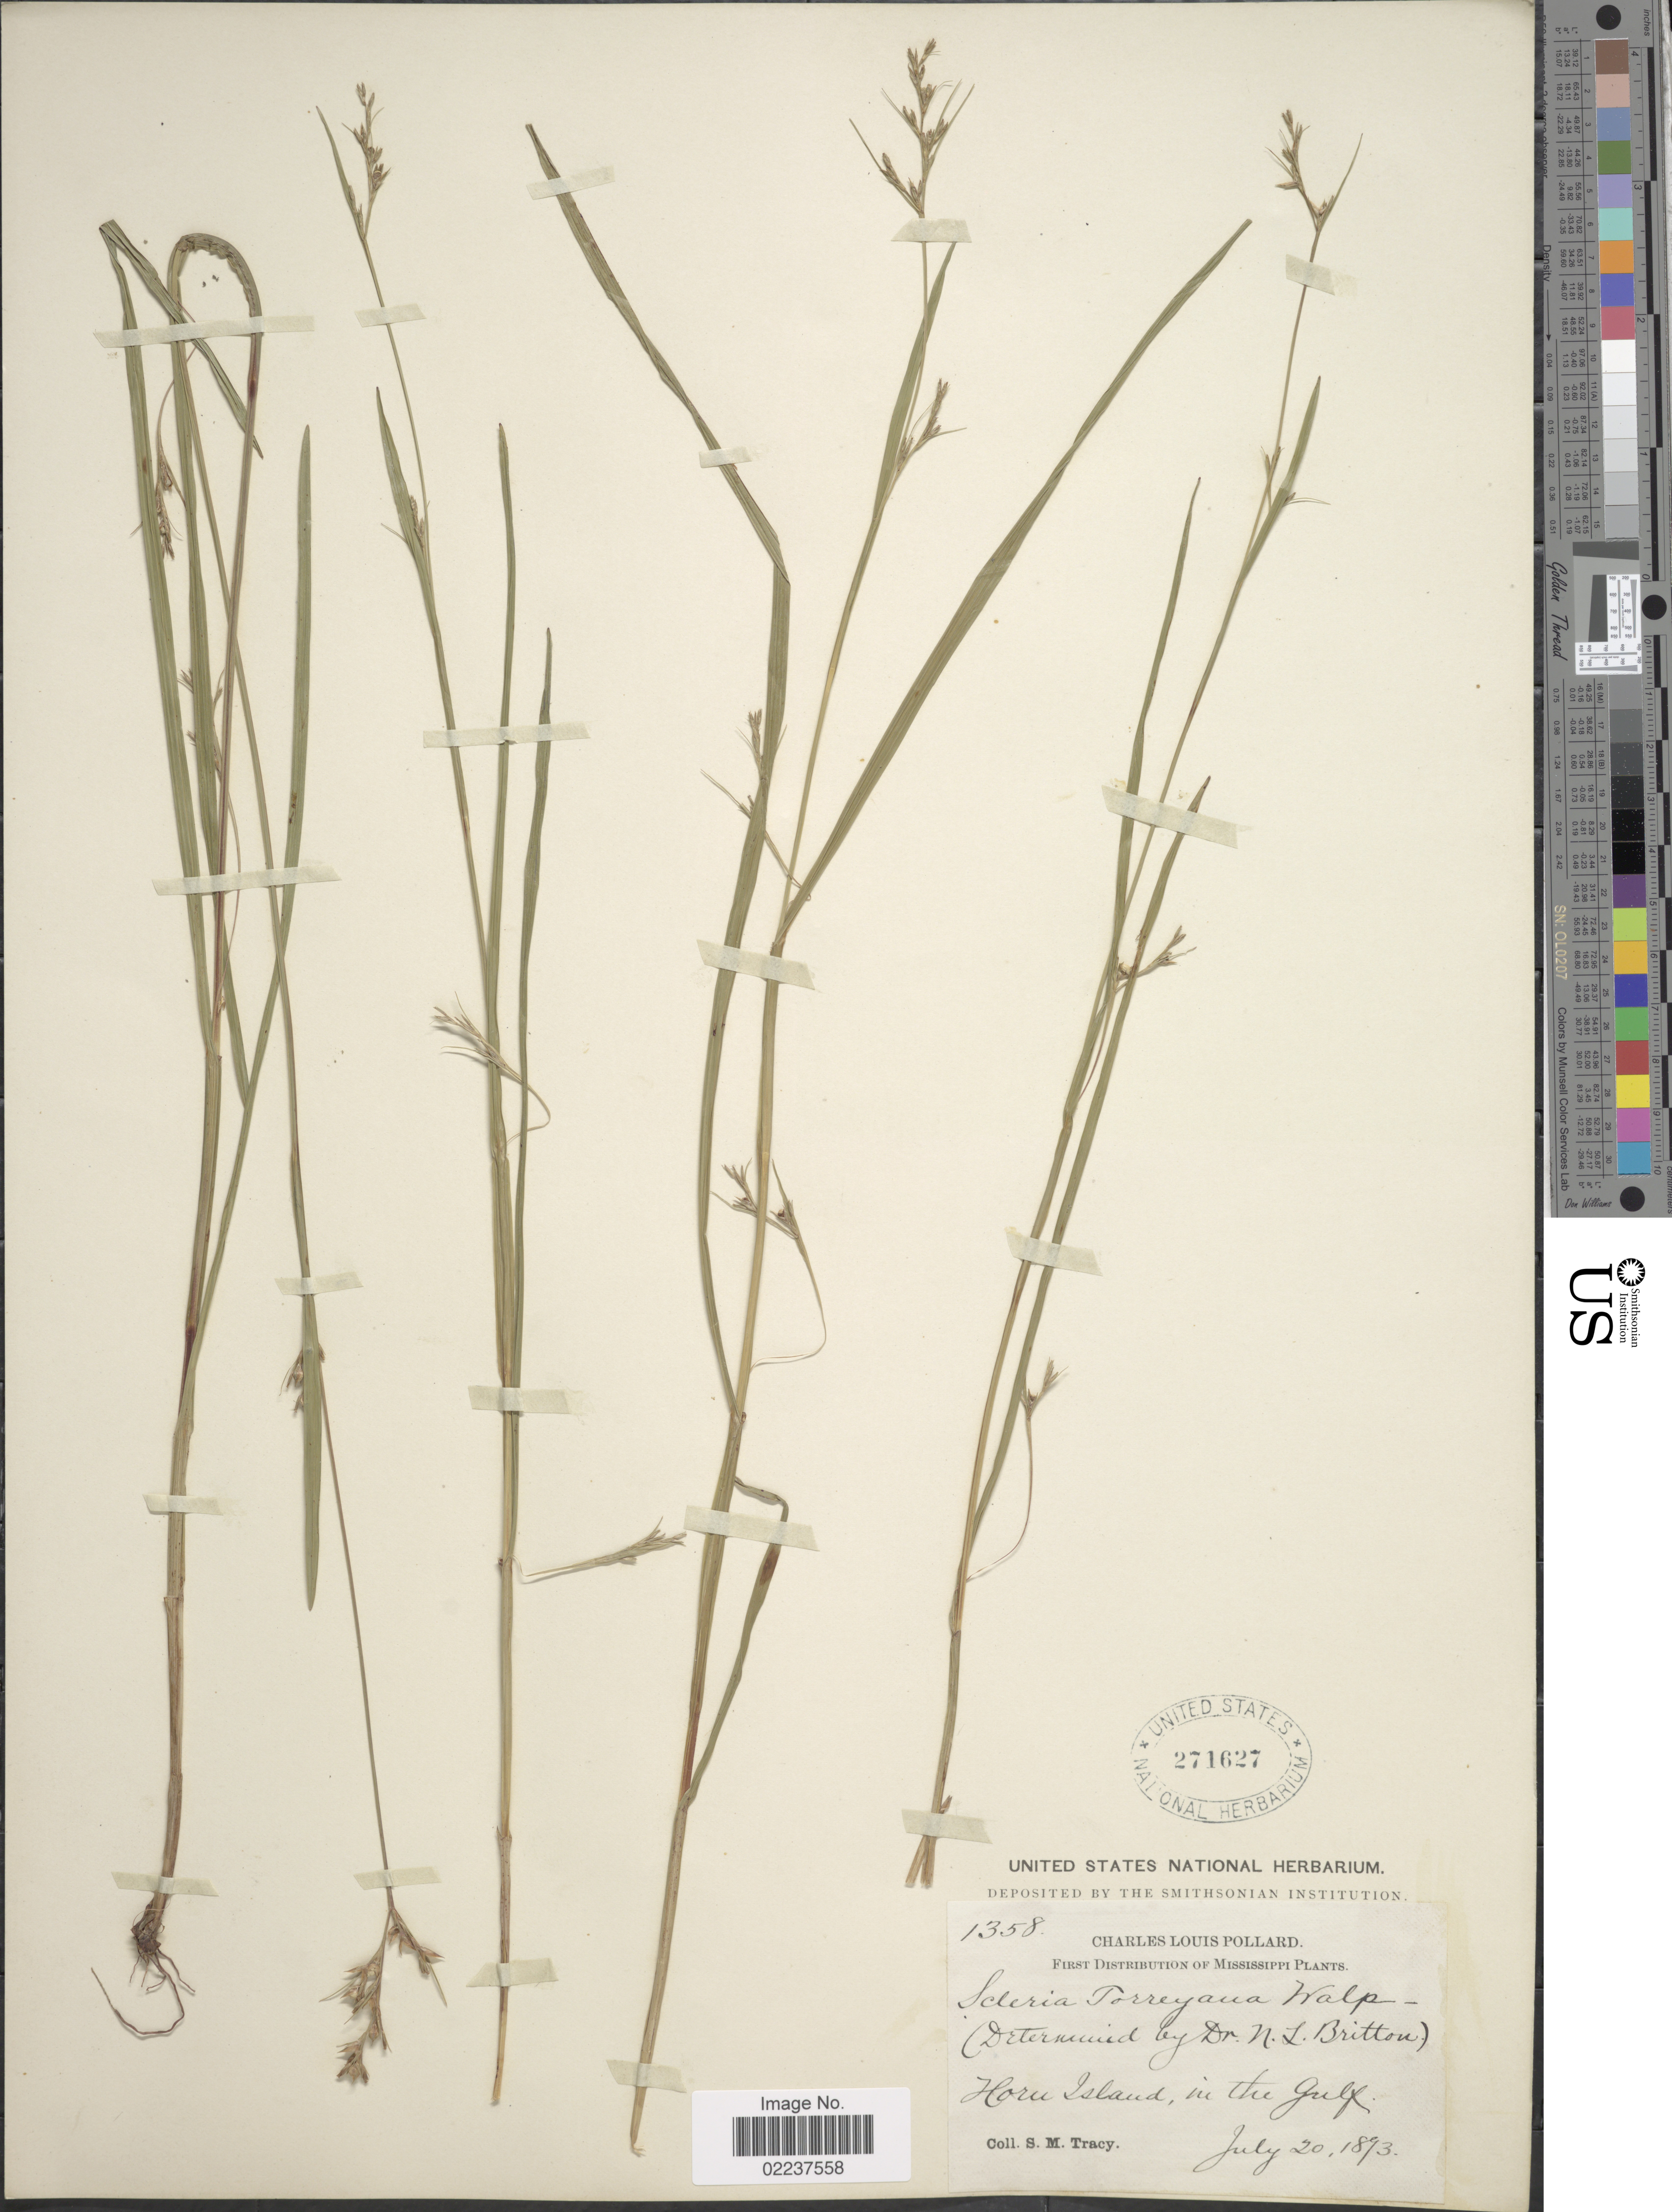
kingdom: Plantae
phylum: Tracheophyta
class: Liliopsida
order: Poales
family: Cyperaceae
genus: Scleria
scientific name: Scleria muehlenbergii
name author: Steud.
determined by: Strong, Mark T., (BOT), Smithsonian Institution - National Museum of Natural History (UNITED STATES)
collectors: S. M. Tracy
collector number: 1358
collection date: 1893-07-20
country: United States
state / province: Mississippi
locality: Horn Island, in the gulf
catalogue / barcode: US 271627